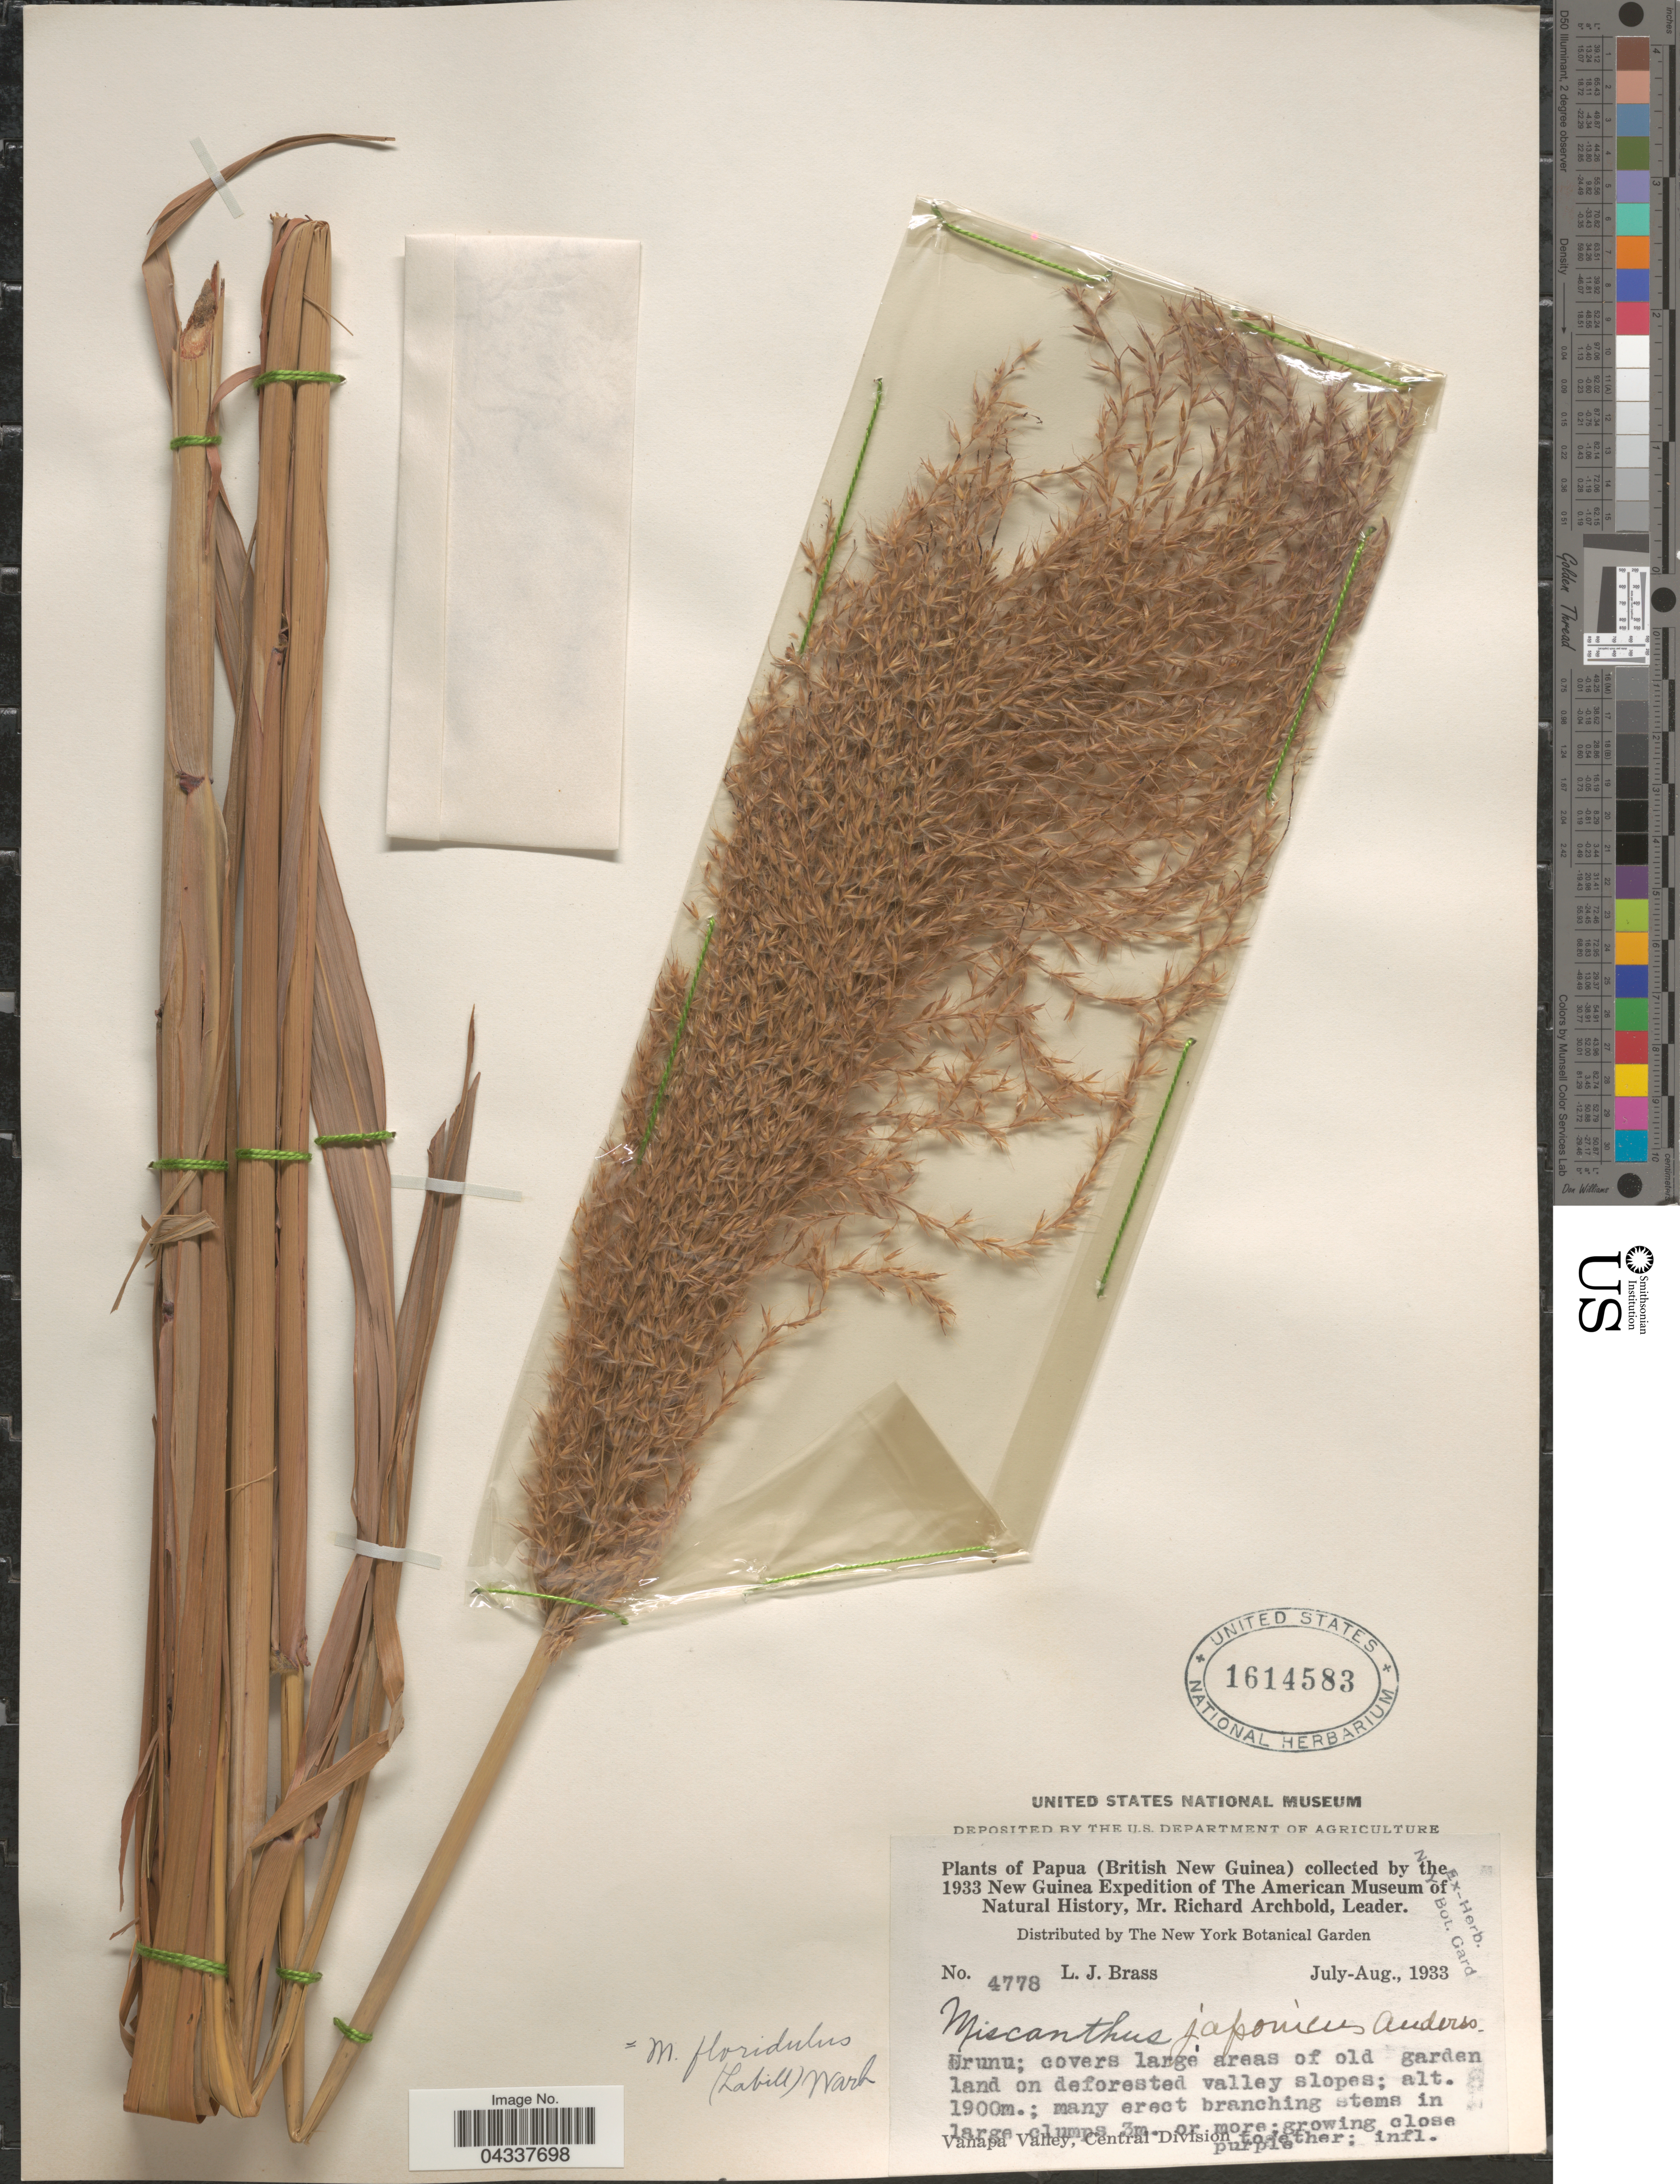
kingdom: Plantae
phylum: Tracheophyta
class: Liliopsida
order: Poales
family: Poaceae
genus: Miscanthus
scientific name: Miscanthus sinensis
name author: Andersson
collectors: L. J. Brass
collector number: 4778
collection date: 1933-07/1933-08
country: Papua New Guinea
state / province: Central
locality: Papua (British New Guinea). 1933 New Guinea Expedition of The American Museum of Natural History. Urunu. Vanapa Valley, Central Division.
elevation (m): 1900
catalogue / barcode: US 1614583